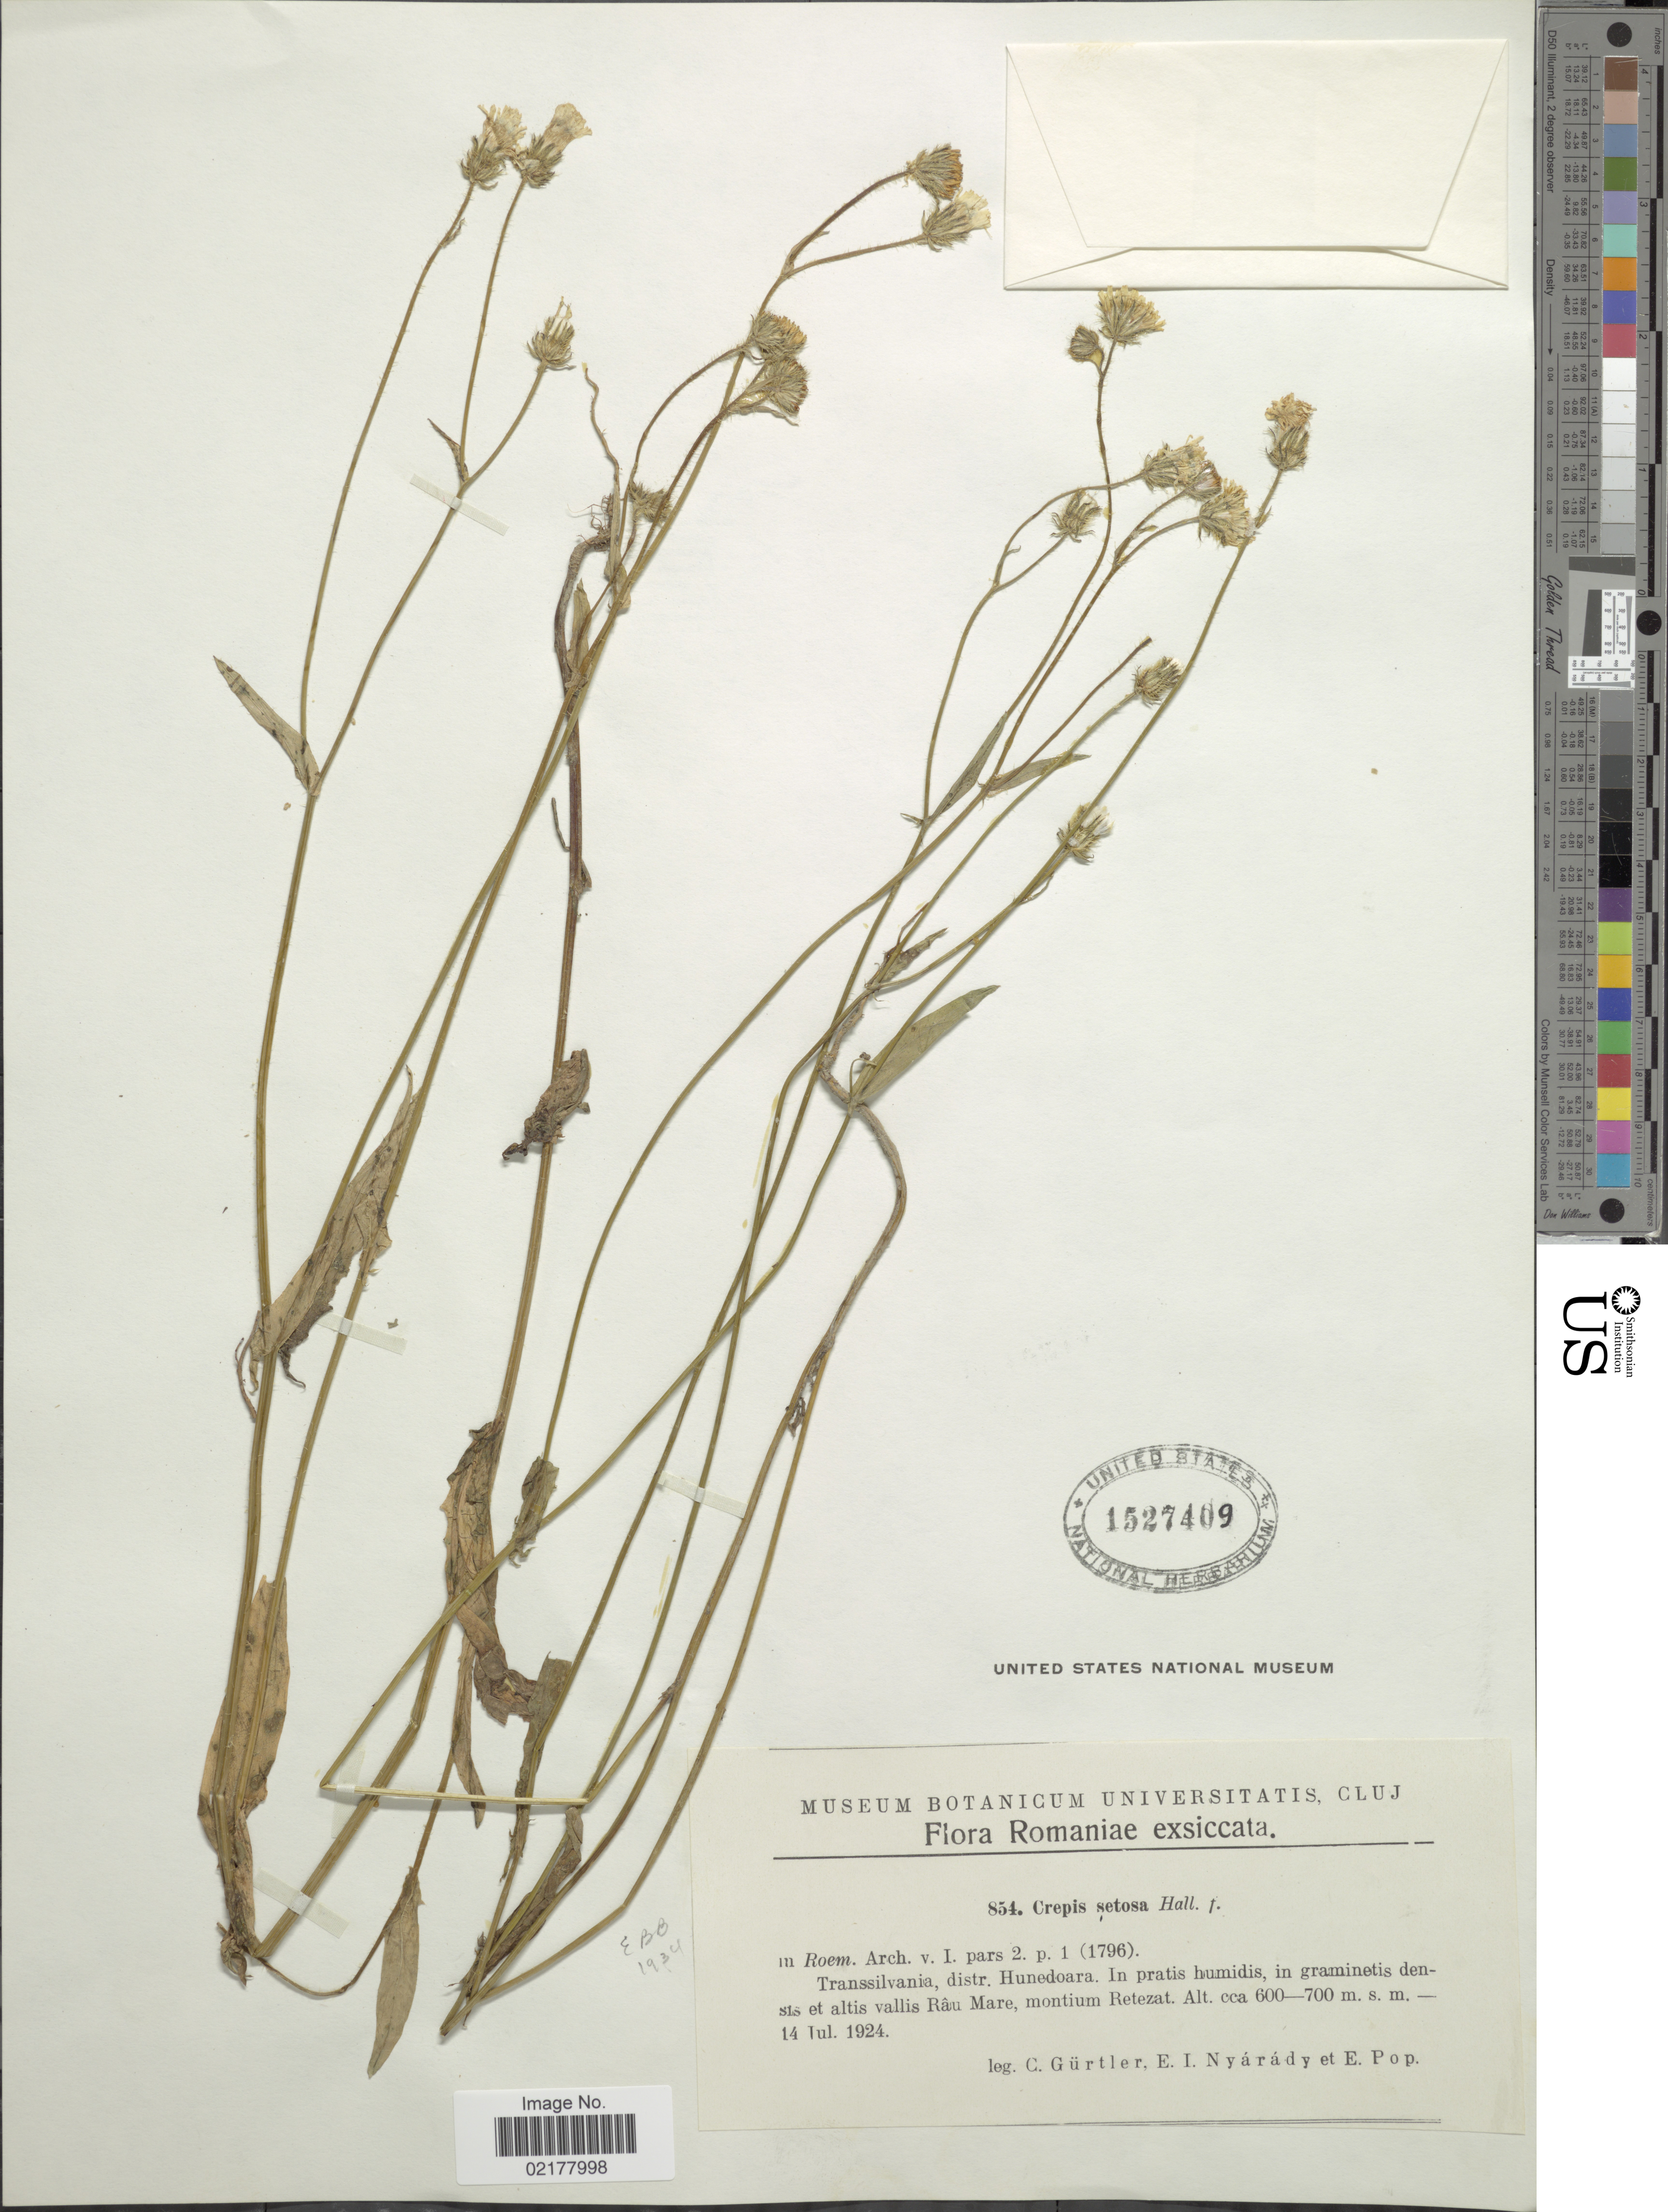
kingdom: Plantae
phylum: Tracheophyta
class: Magnoliopsida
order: Asterales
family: Asteraceae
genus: Crepis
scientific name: Crepis setosa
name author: Haller f.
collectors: C. Gürtler, E. Nyárády & E. Pop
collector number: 854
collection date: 1924-07-14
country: Romania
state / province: Hunedoara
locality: Transsilvania. vallis Râu Mare, montium Retezat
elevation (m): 600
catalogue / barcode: US 1527409